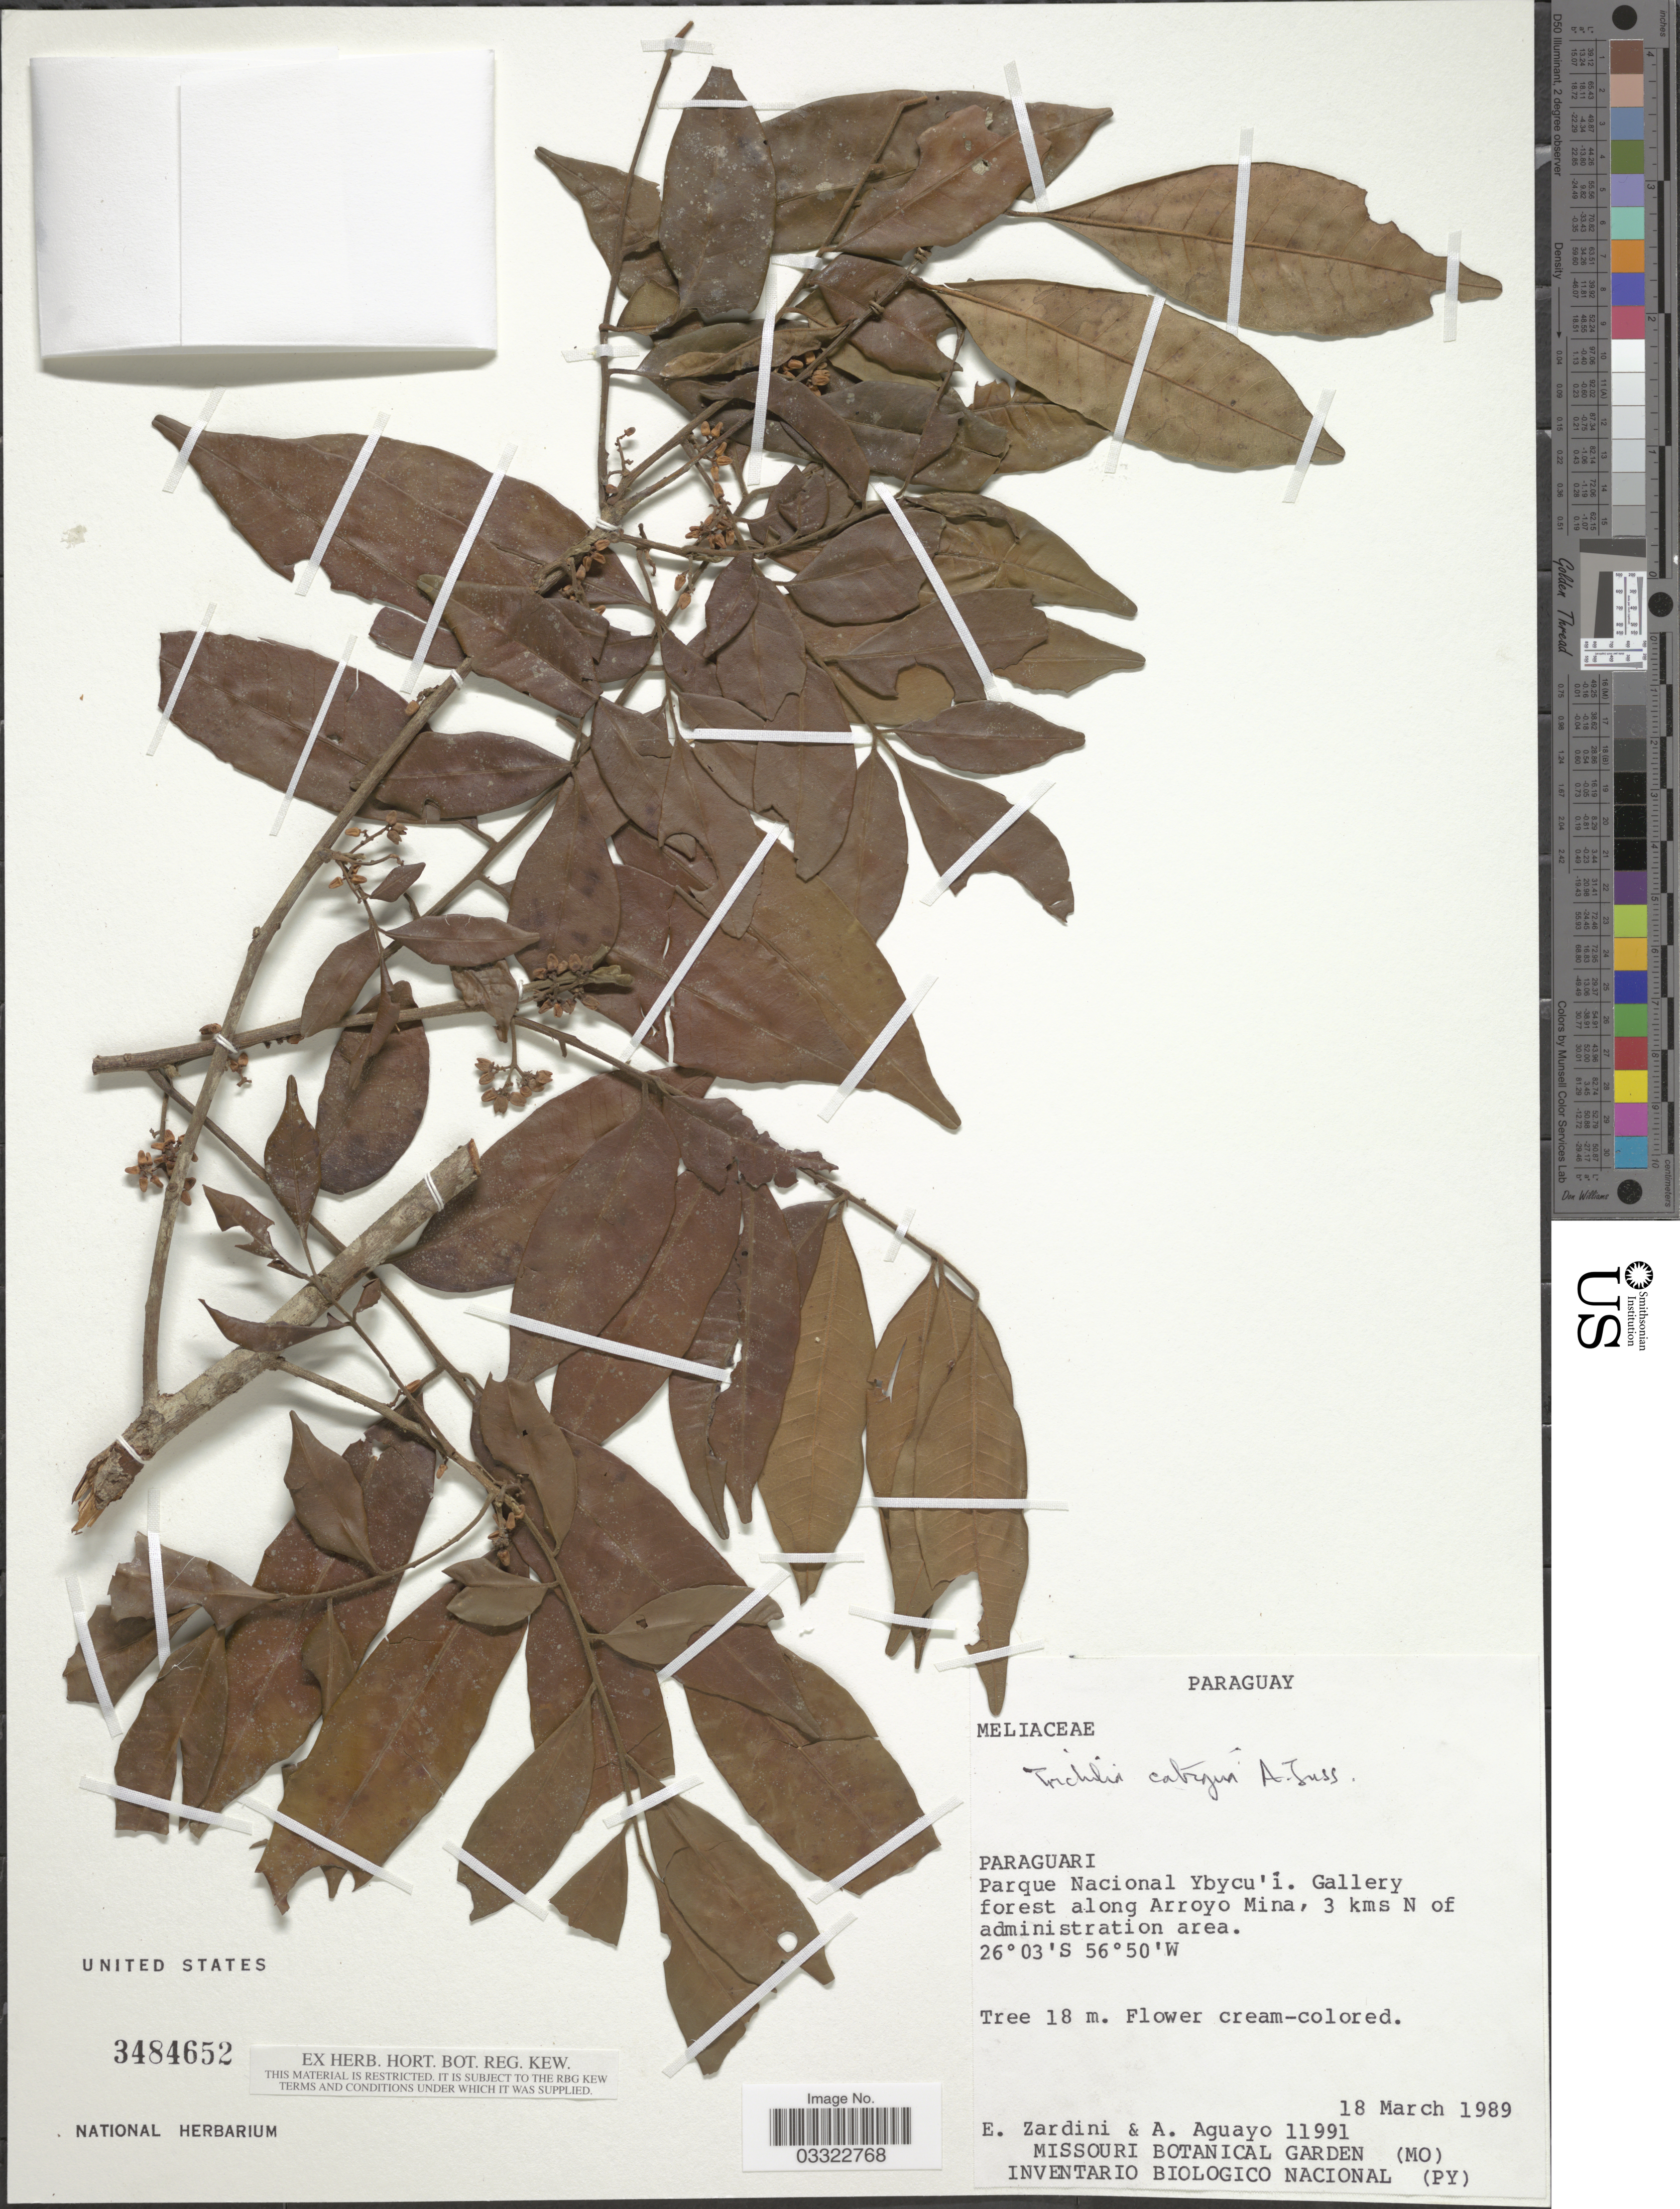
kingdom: Plantae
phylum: Tracheophyta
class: Magnoliopsida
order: Sapindales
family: Meliaceae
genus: Trichilia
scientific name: Trichilia catigua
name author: A. Juss.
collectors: E. Zardini & A. Aguayo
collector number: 11991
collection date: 1989-03-18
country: Paraguay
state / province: Paraguari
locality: Parque Nacional Ybycu'i. Gallery forest along Arroyo Mina, 3 kms N of administration area.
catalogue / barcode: US 3484652